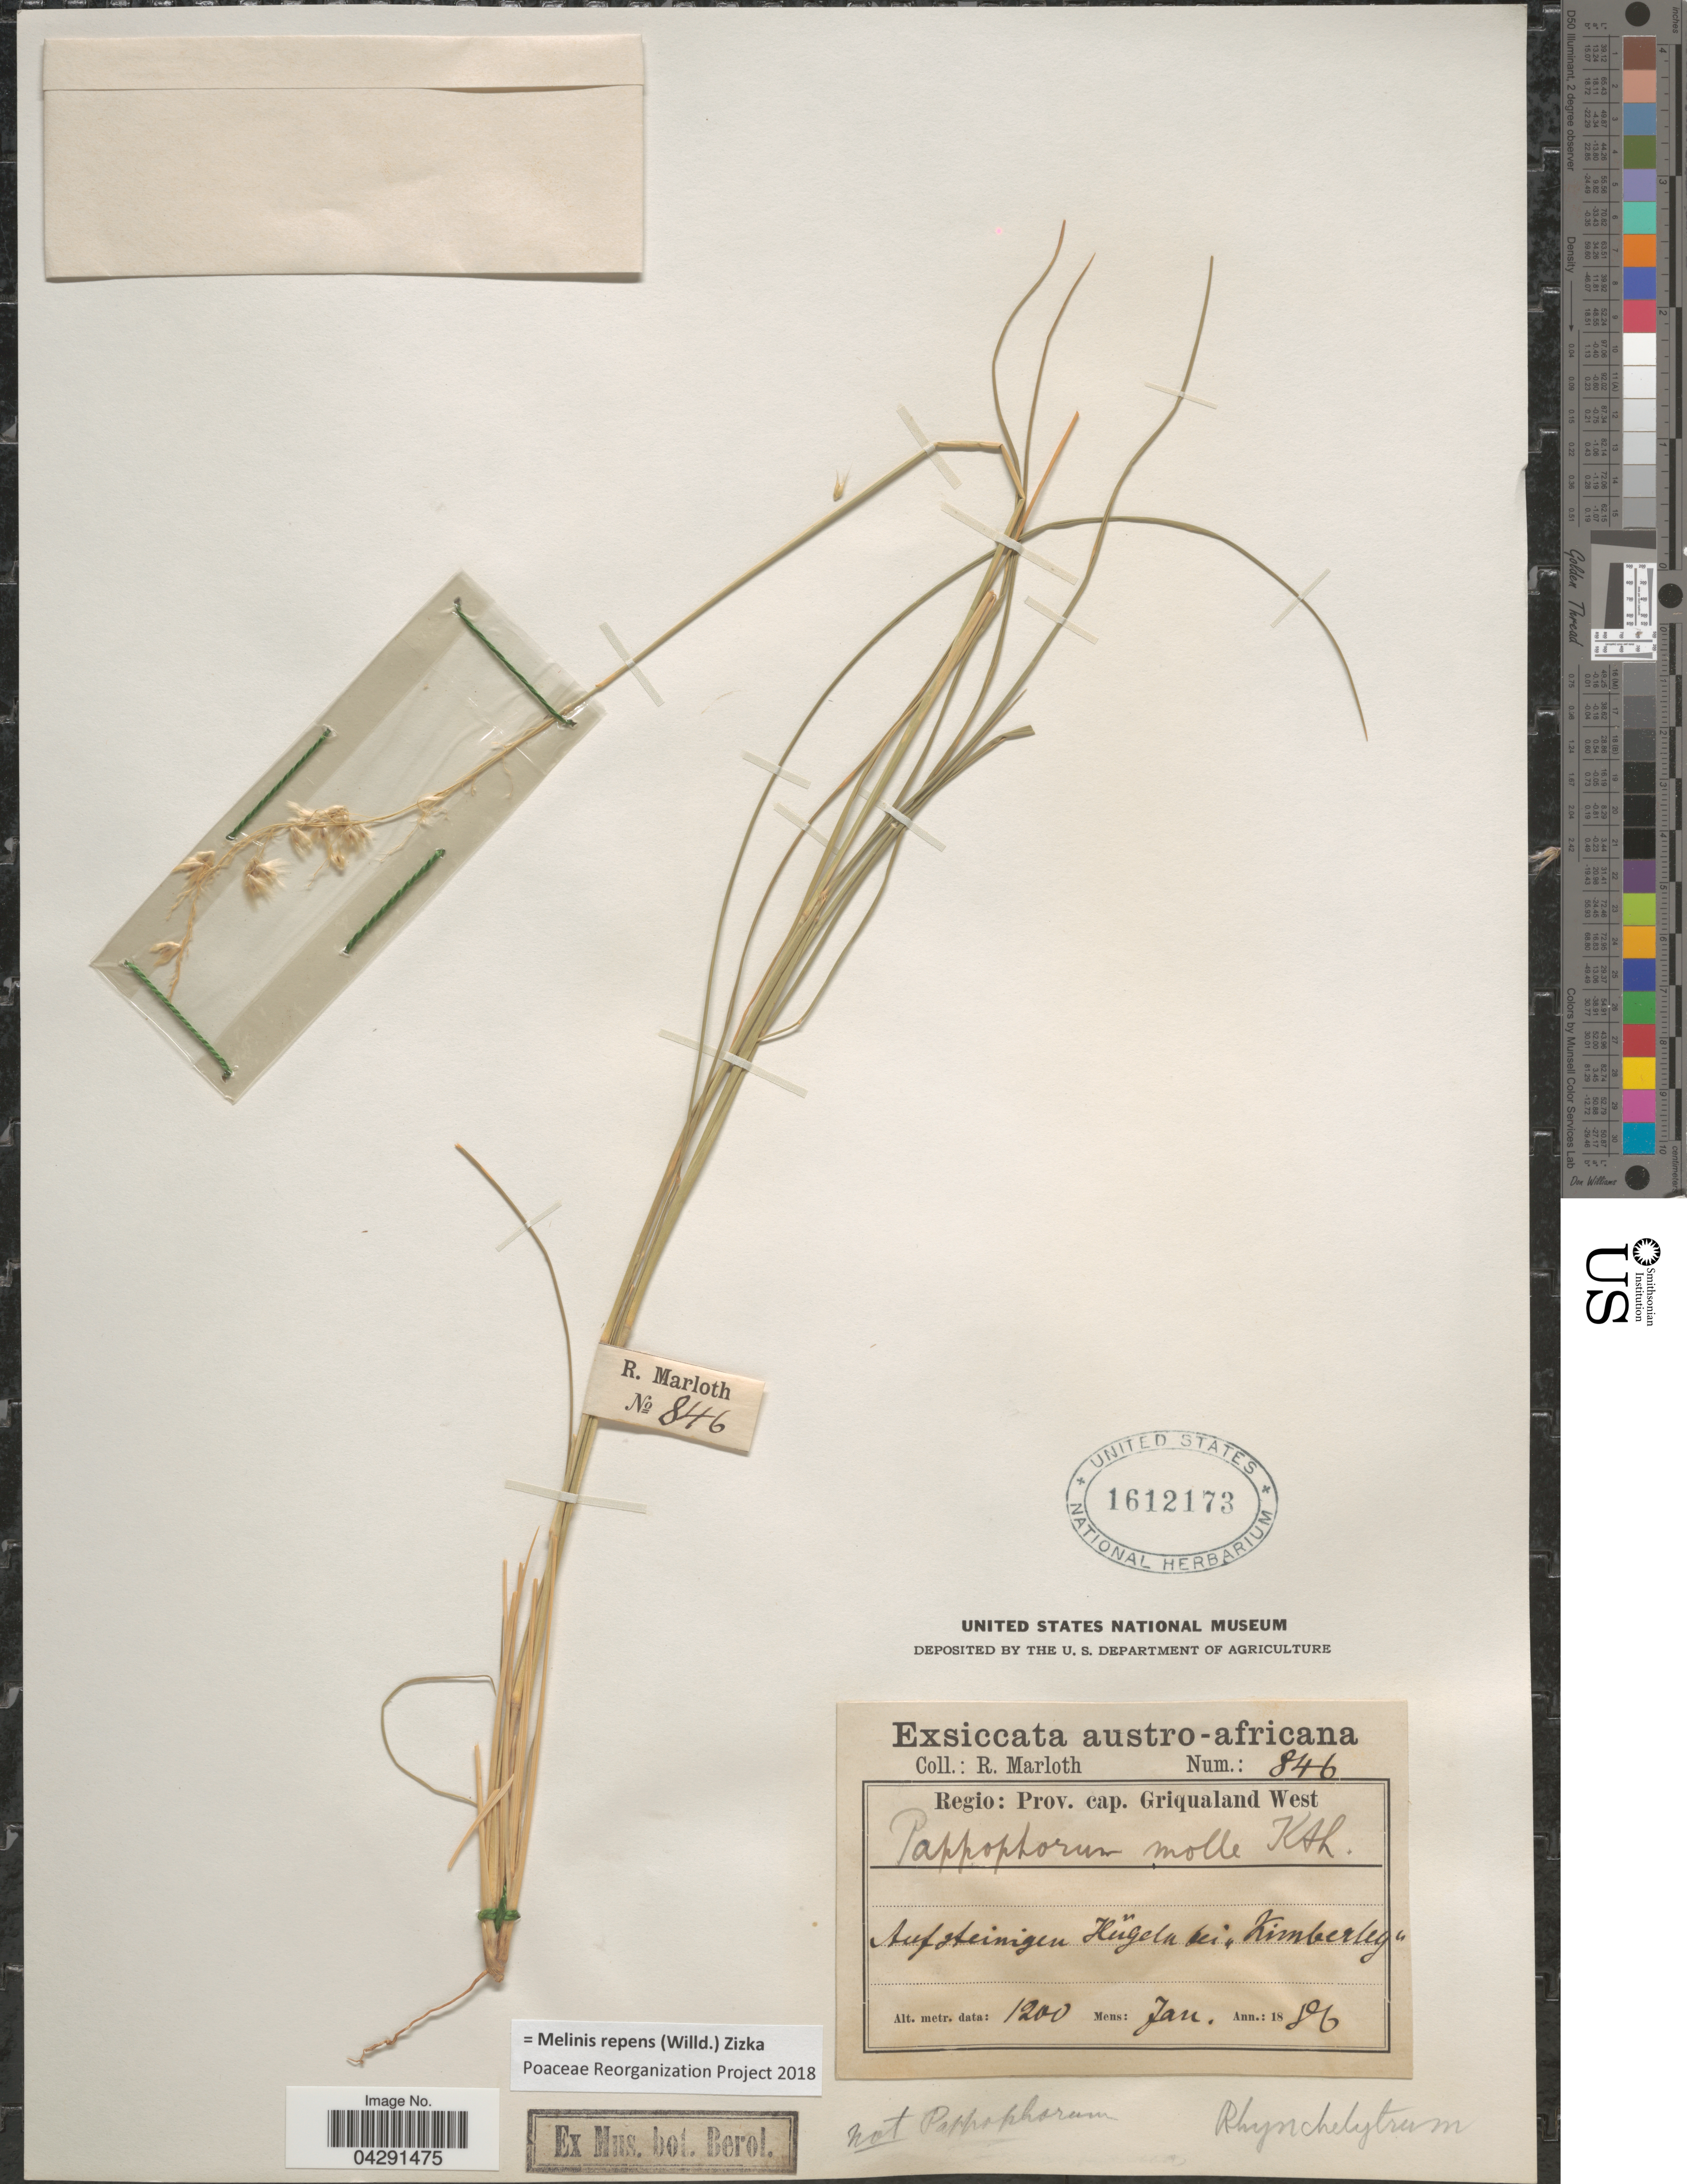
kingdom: Plantae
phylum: Tracheophyta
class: Liliopsida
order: Poales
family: Poaceae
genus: Melinis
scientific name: Melinis repens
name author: (Willd.) Zizka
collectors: R. Marloth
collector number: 846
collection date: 1886-01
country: South Africa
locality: Regio: Prov. cap. Griqualand West. Auf steinigen Hügeln bei "Kimberley".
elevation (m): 1200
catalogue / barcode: US 1612173